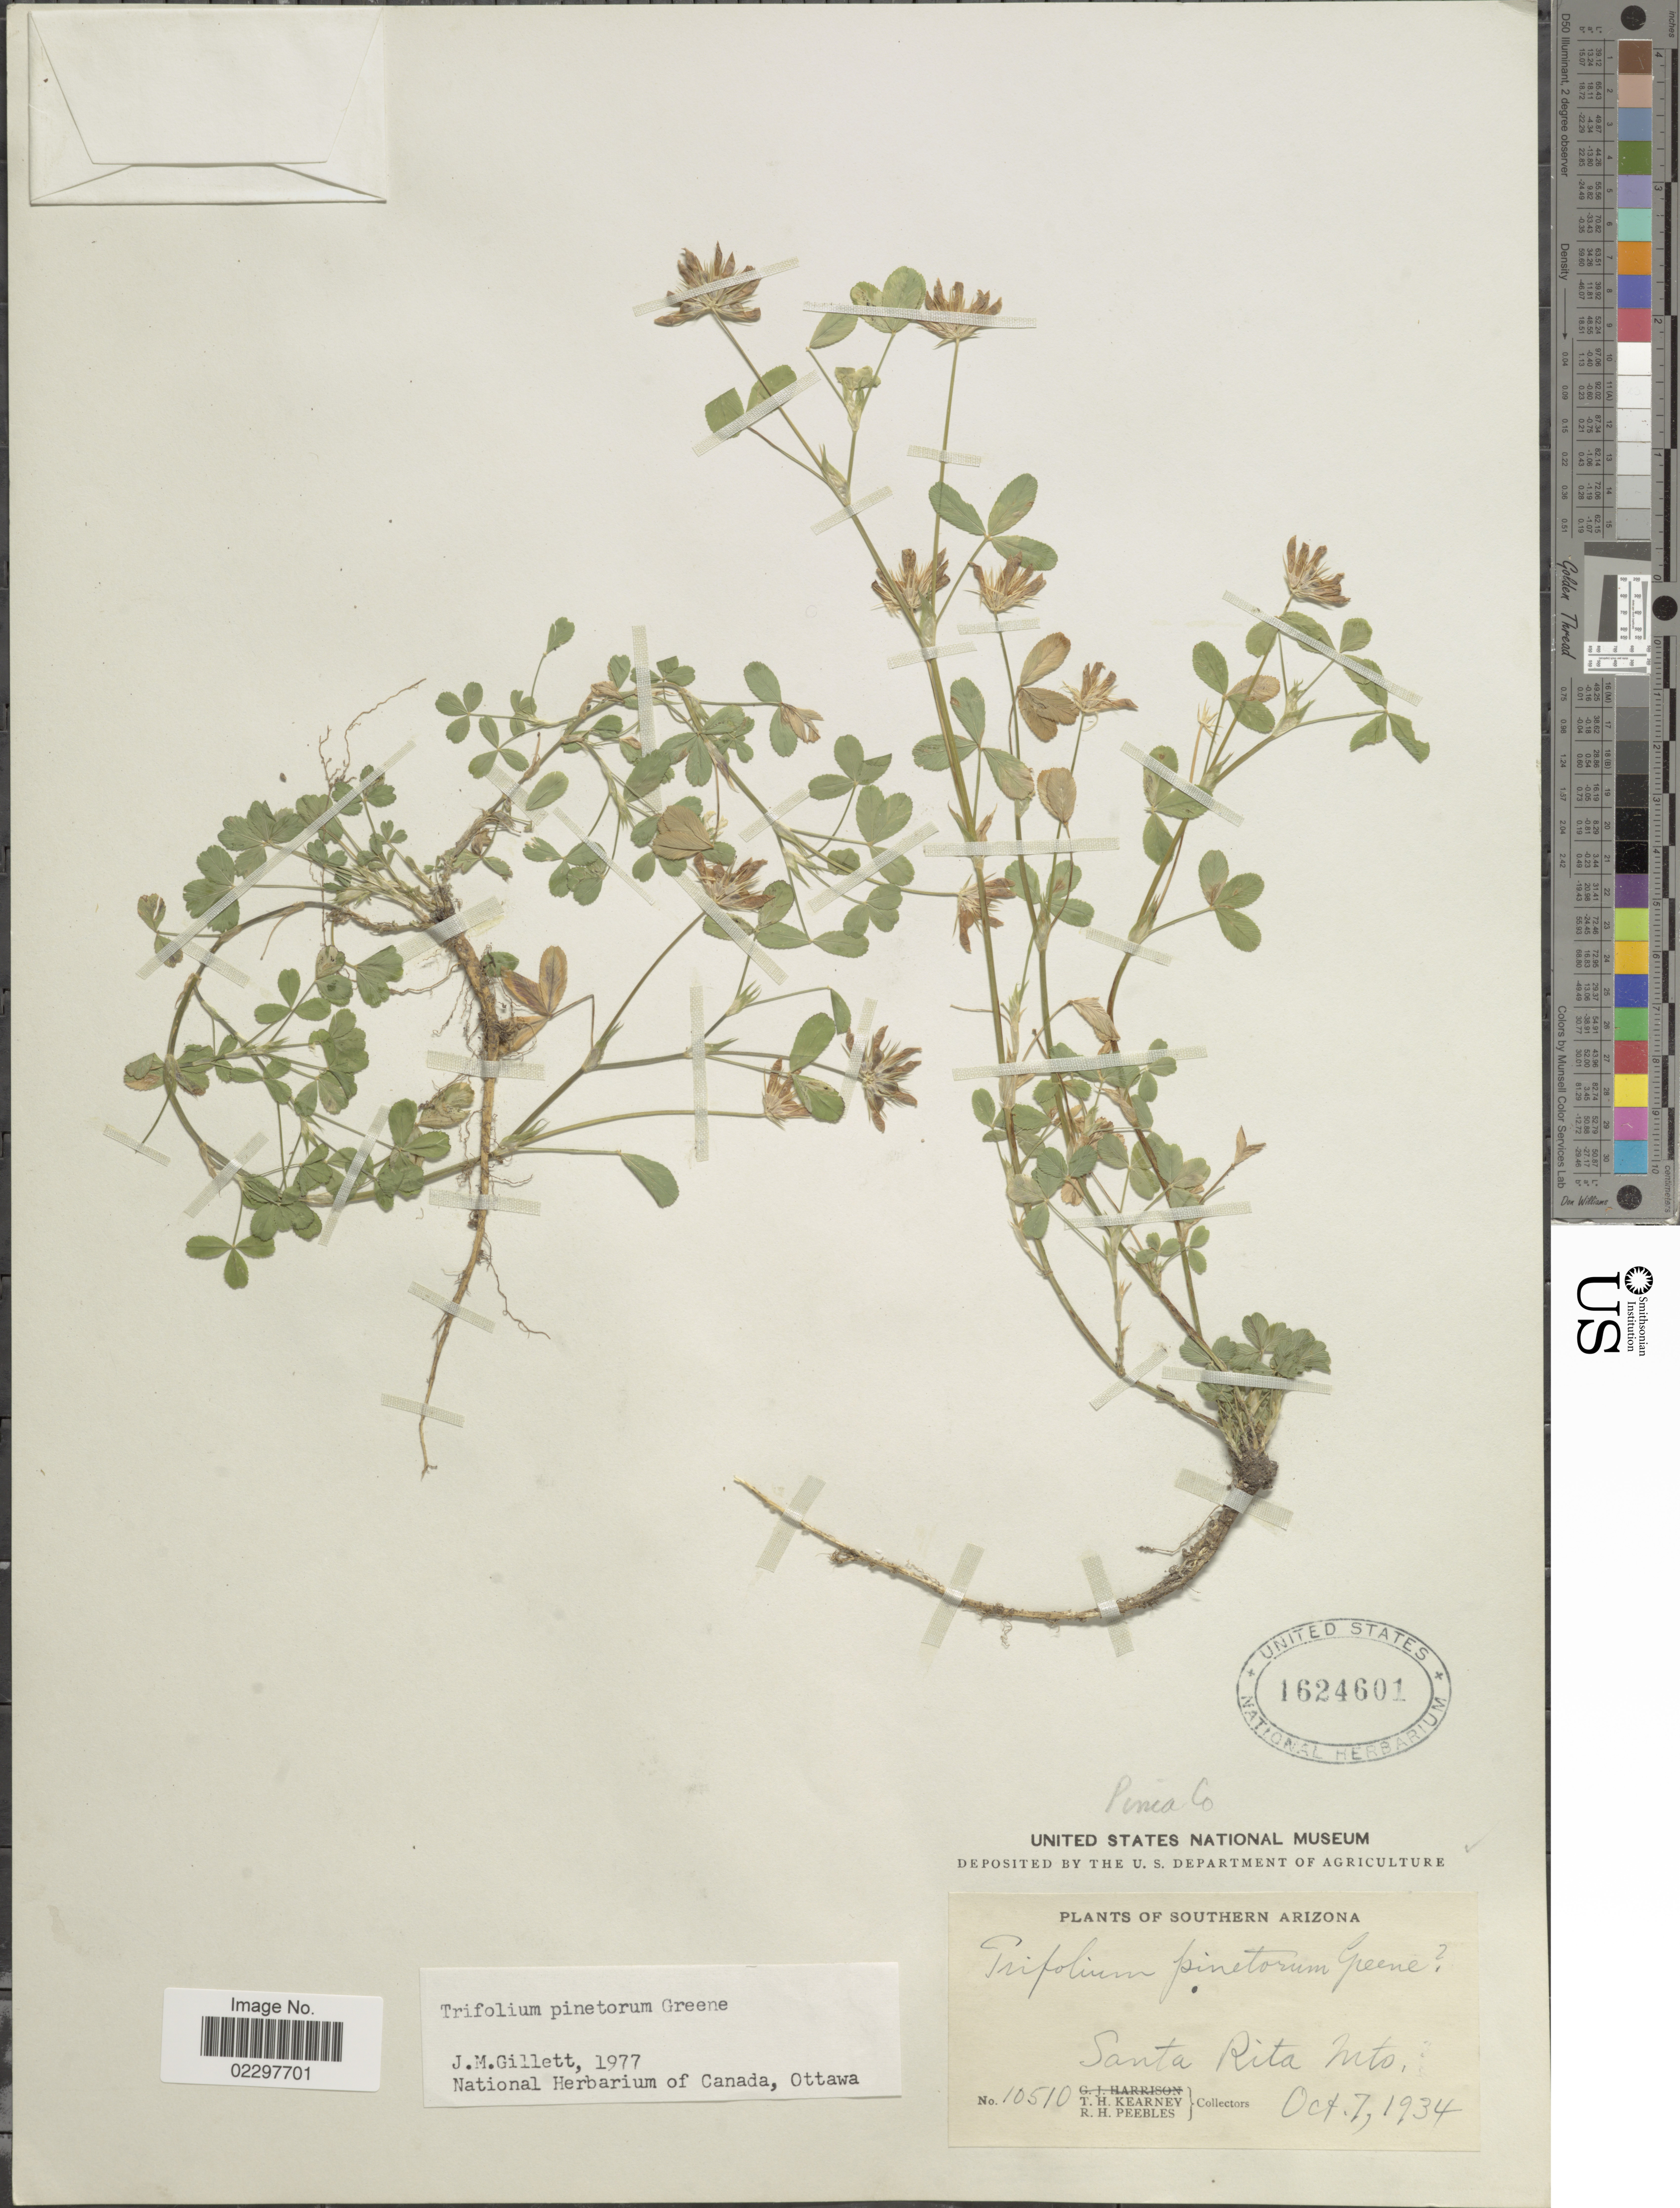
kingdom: Plantae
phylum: Tracheophyta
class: Magnoliopsida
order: Fabales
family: Fabaceae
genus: Trifolium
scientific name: Trifolium pinetorum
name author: Greene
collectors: T. H. Kearney & R. H. Peebles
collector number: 10510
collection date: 1934-10-07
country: United States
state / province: Arizona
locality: Southern Arizona, Santa Rita Mts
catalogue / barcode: US 1624601